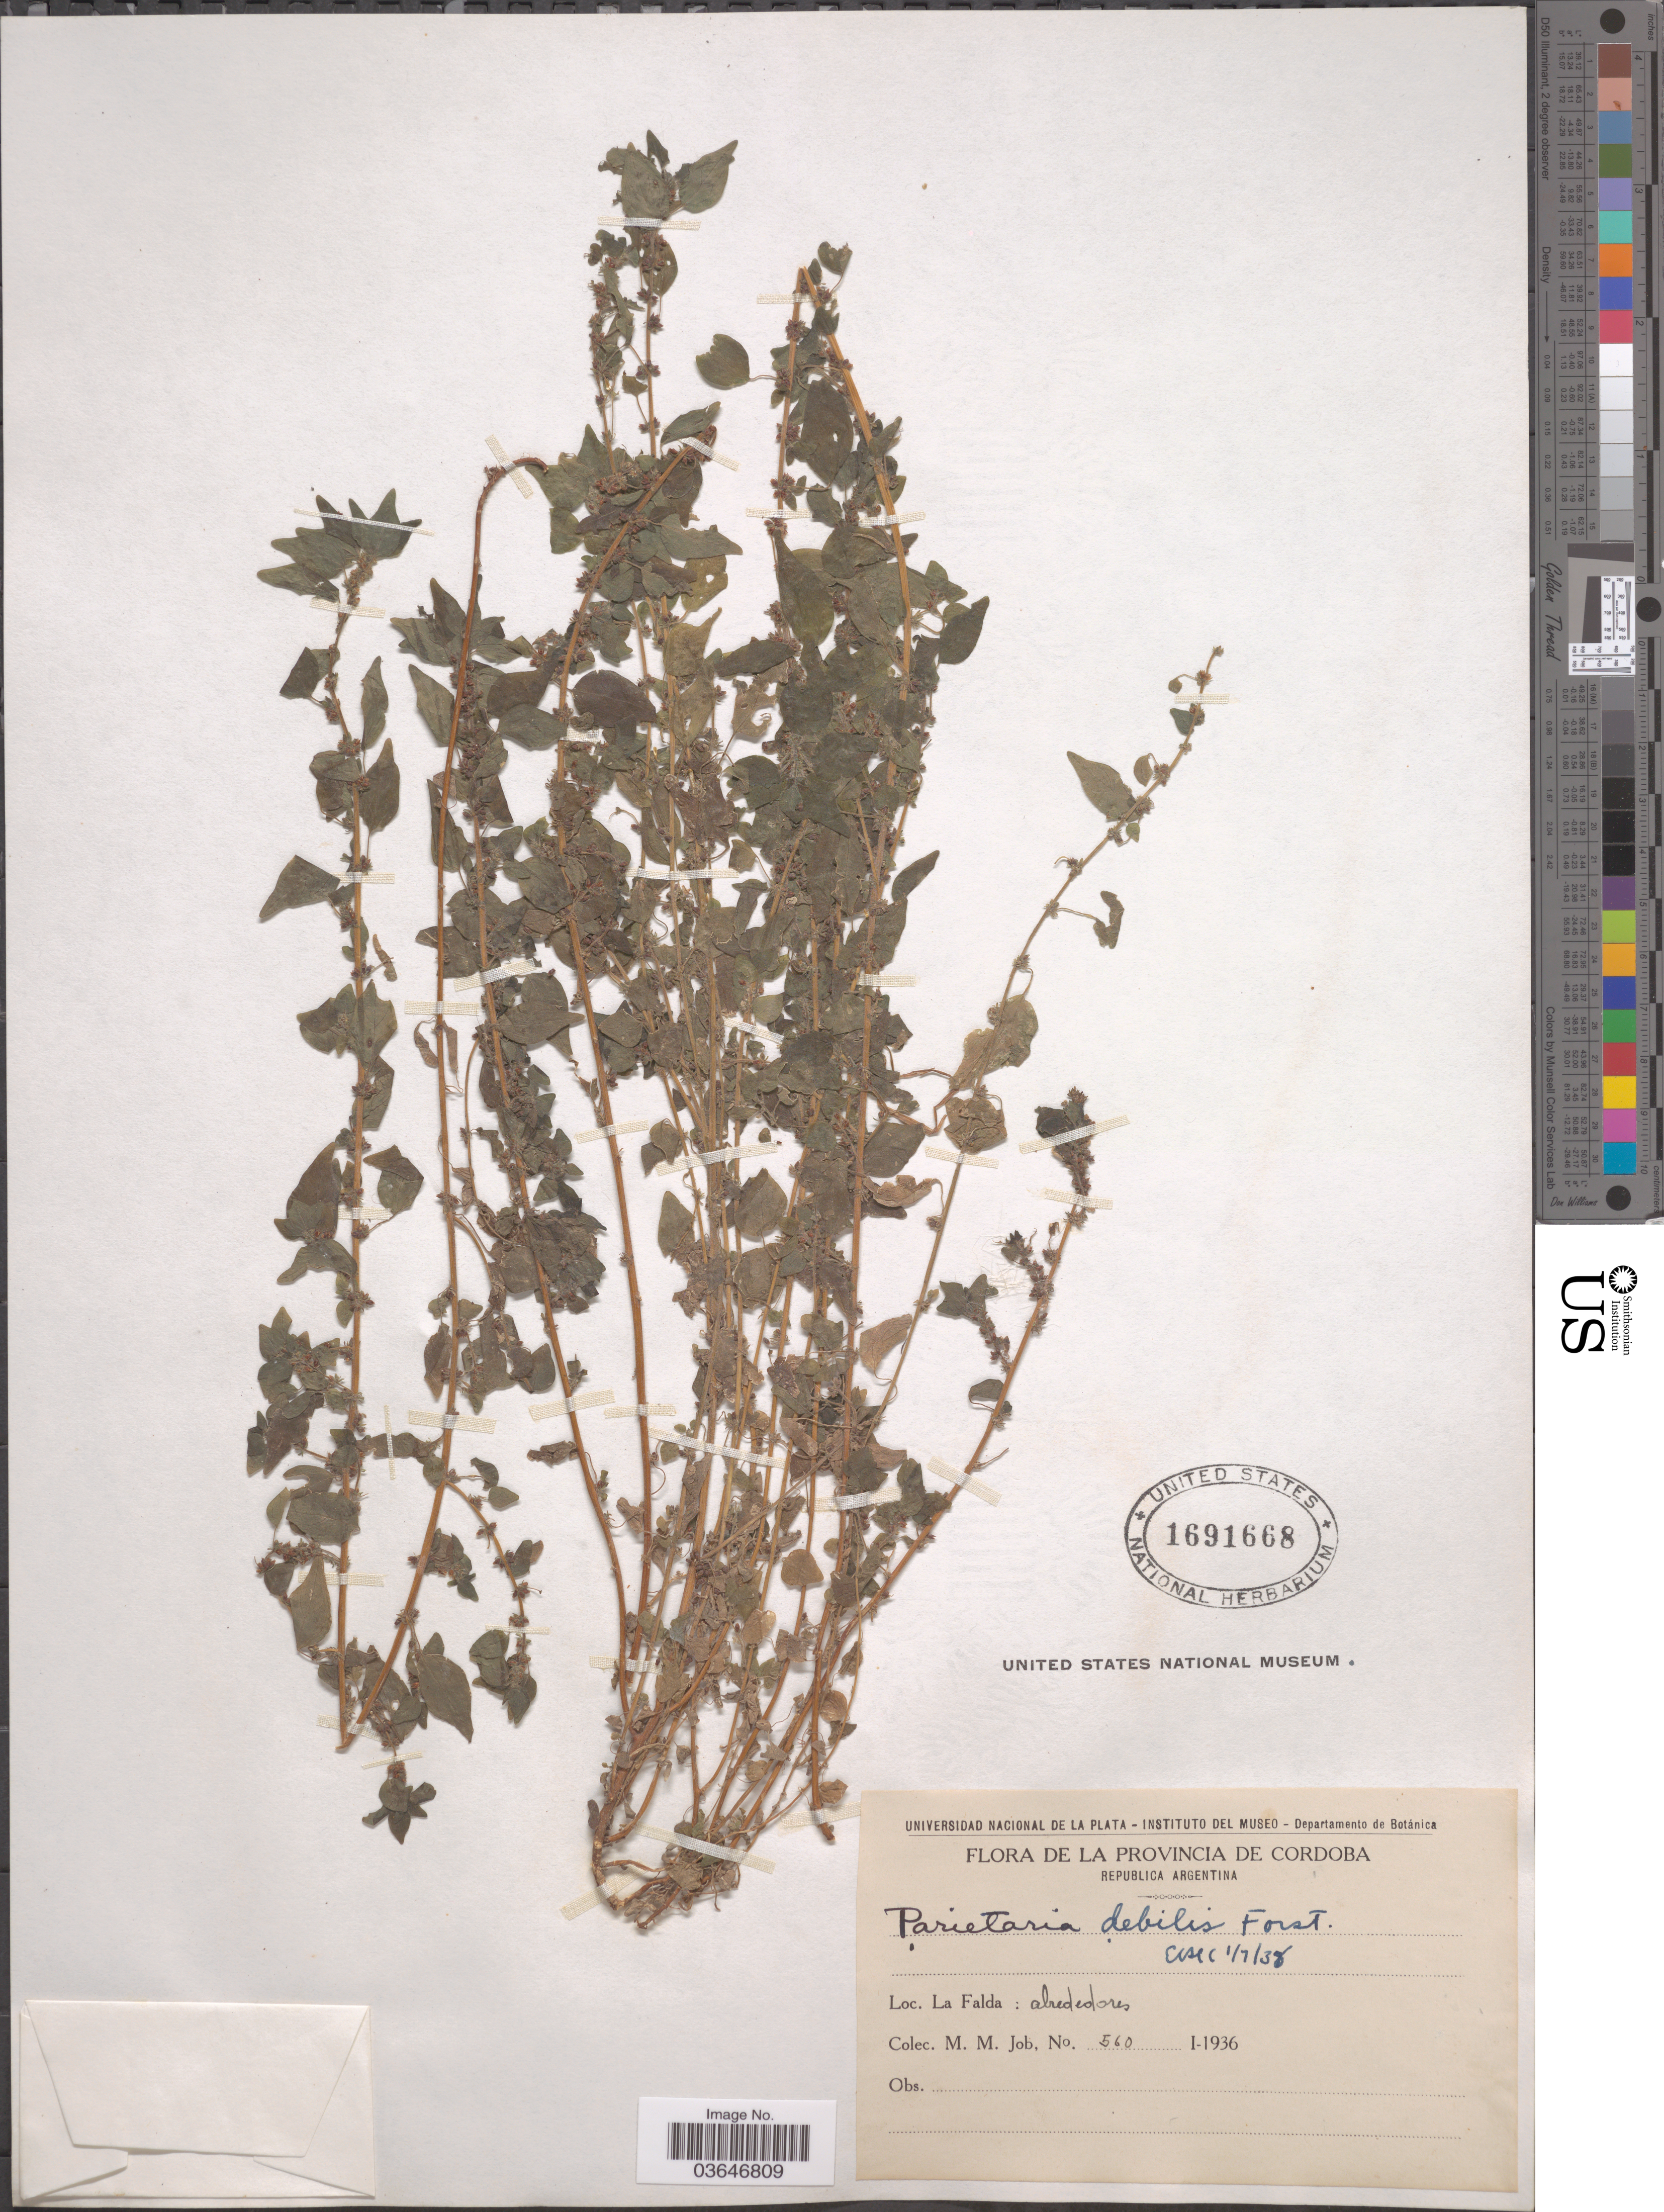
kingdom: Plantae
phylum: Tracheophyta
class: Magnoliopsida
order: Rosales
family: Urticaceae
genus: Parietaria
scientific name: Parietaria debilis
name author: G. Forst.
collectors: M. Job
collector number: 560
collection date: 1936-01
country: Argentina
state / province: Cordoba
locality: La Falda: alrededores.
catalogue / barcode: US 1691668